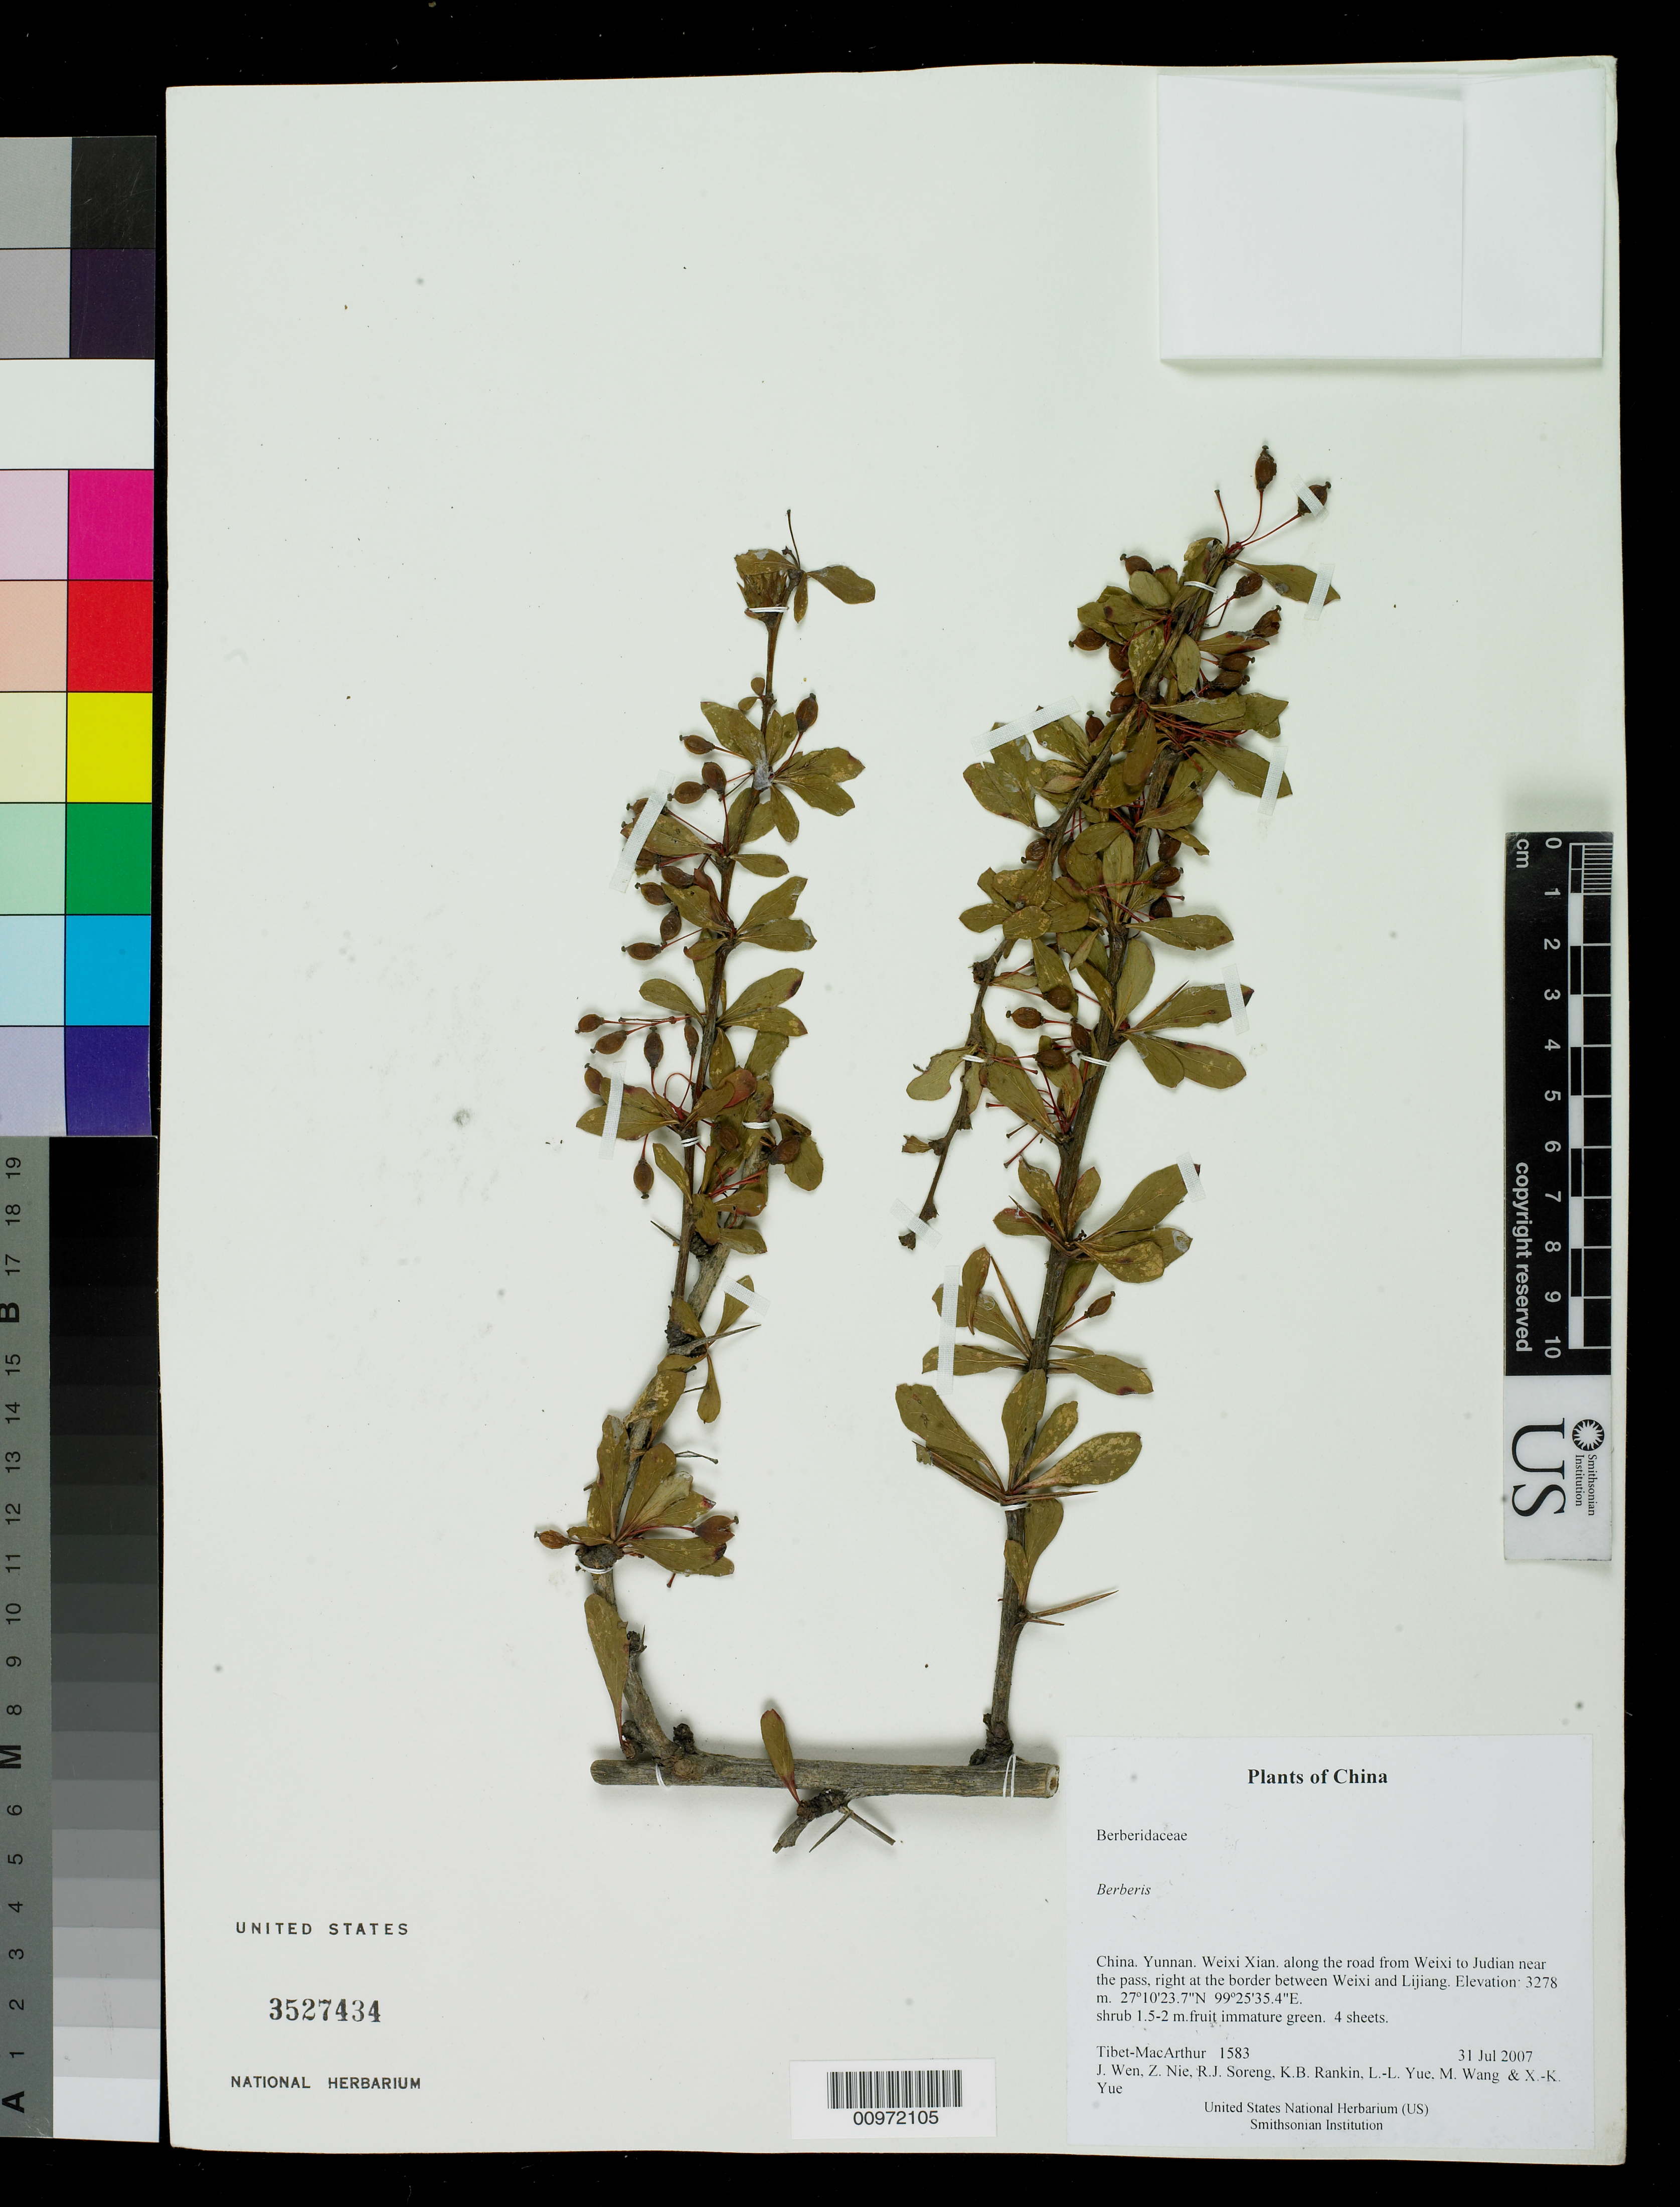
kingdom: Plantae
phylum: Tracheophyta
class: Magnoliopsida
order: Ranunculales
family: Berberidaceae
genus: Berberis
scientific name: Berberis sp.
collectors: Tibet-MacArthur, J. Wen, Z. Nie, R. J. Soreng, K. Rankin, L. Yue, M. Wang & X. Yue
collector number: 1583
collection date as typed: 31 Jul 2007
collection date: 2007-07-31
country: China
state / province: Yunnan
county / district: Weixi Xian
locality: along the road from Weixi to Judian near the pass, right at the border between Weixi and Lijiang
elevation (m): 3278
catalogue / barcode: US 3527434